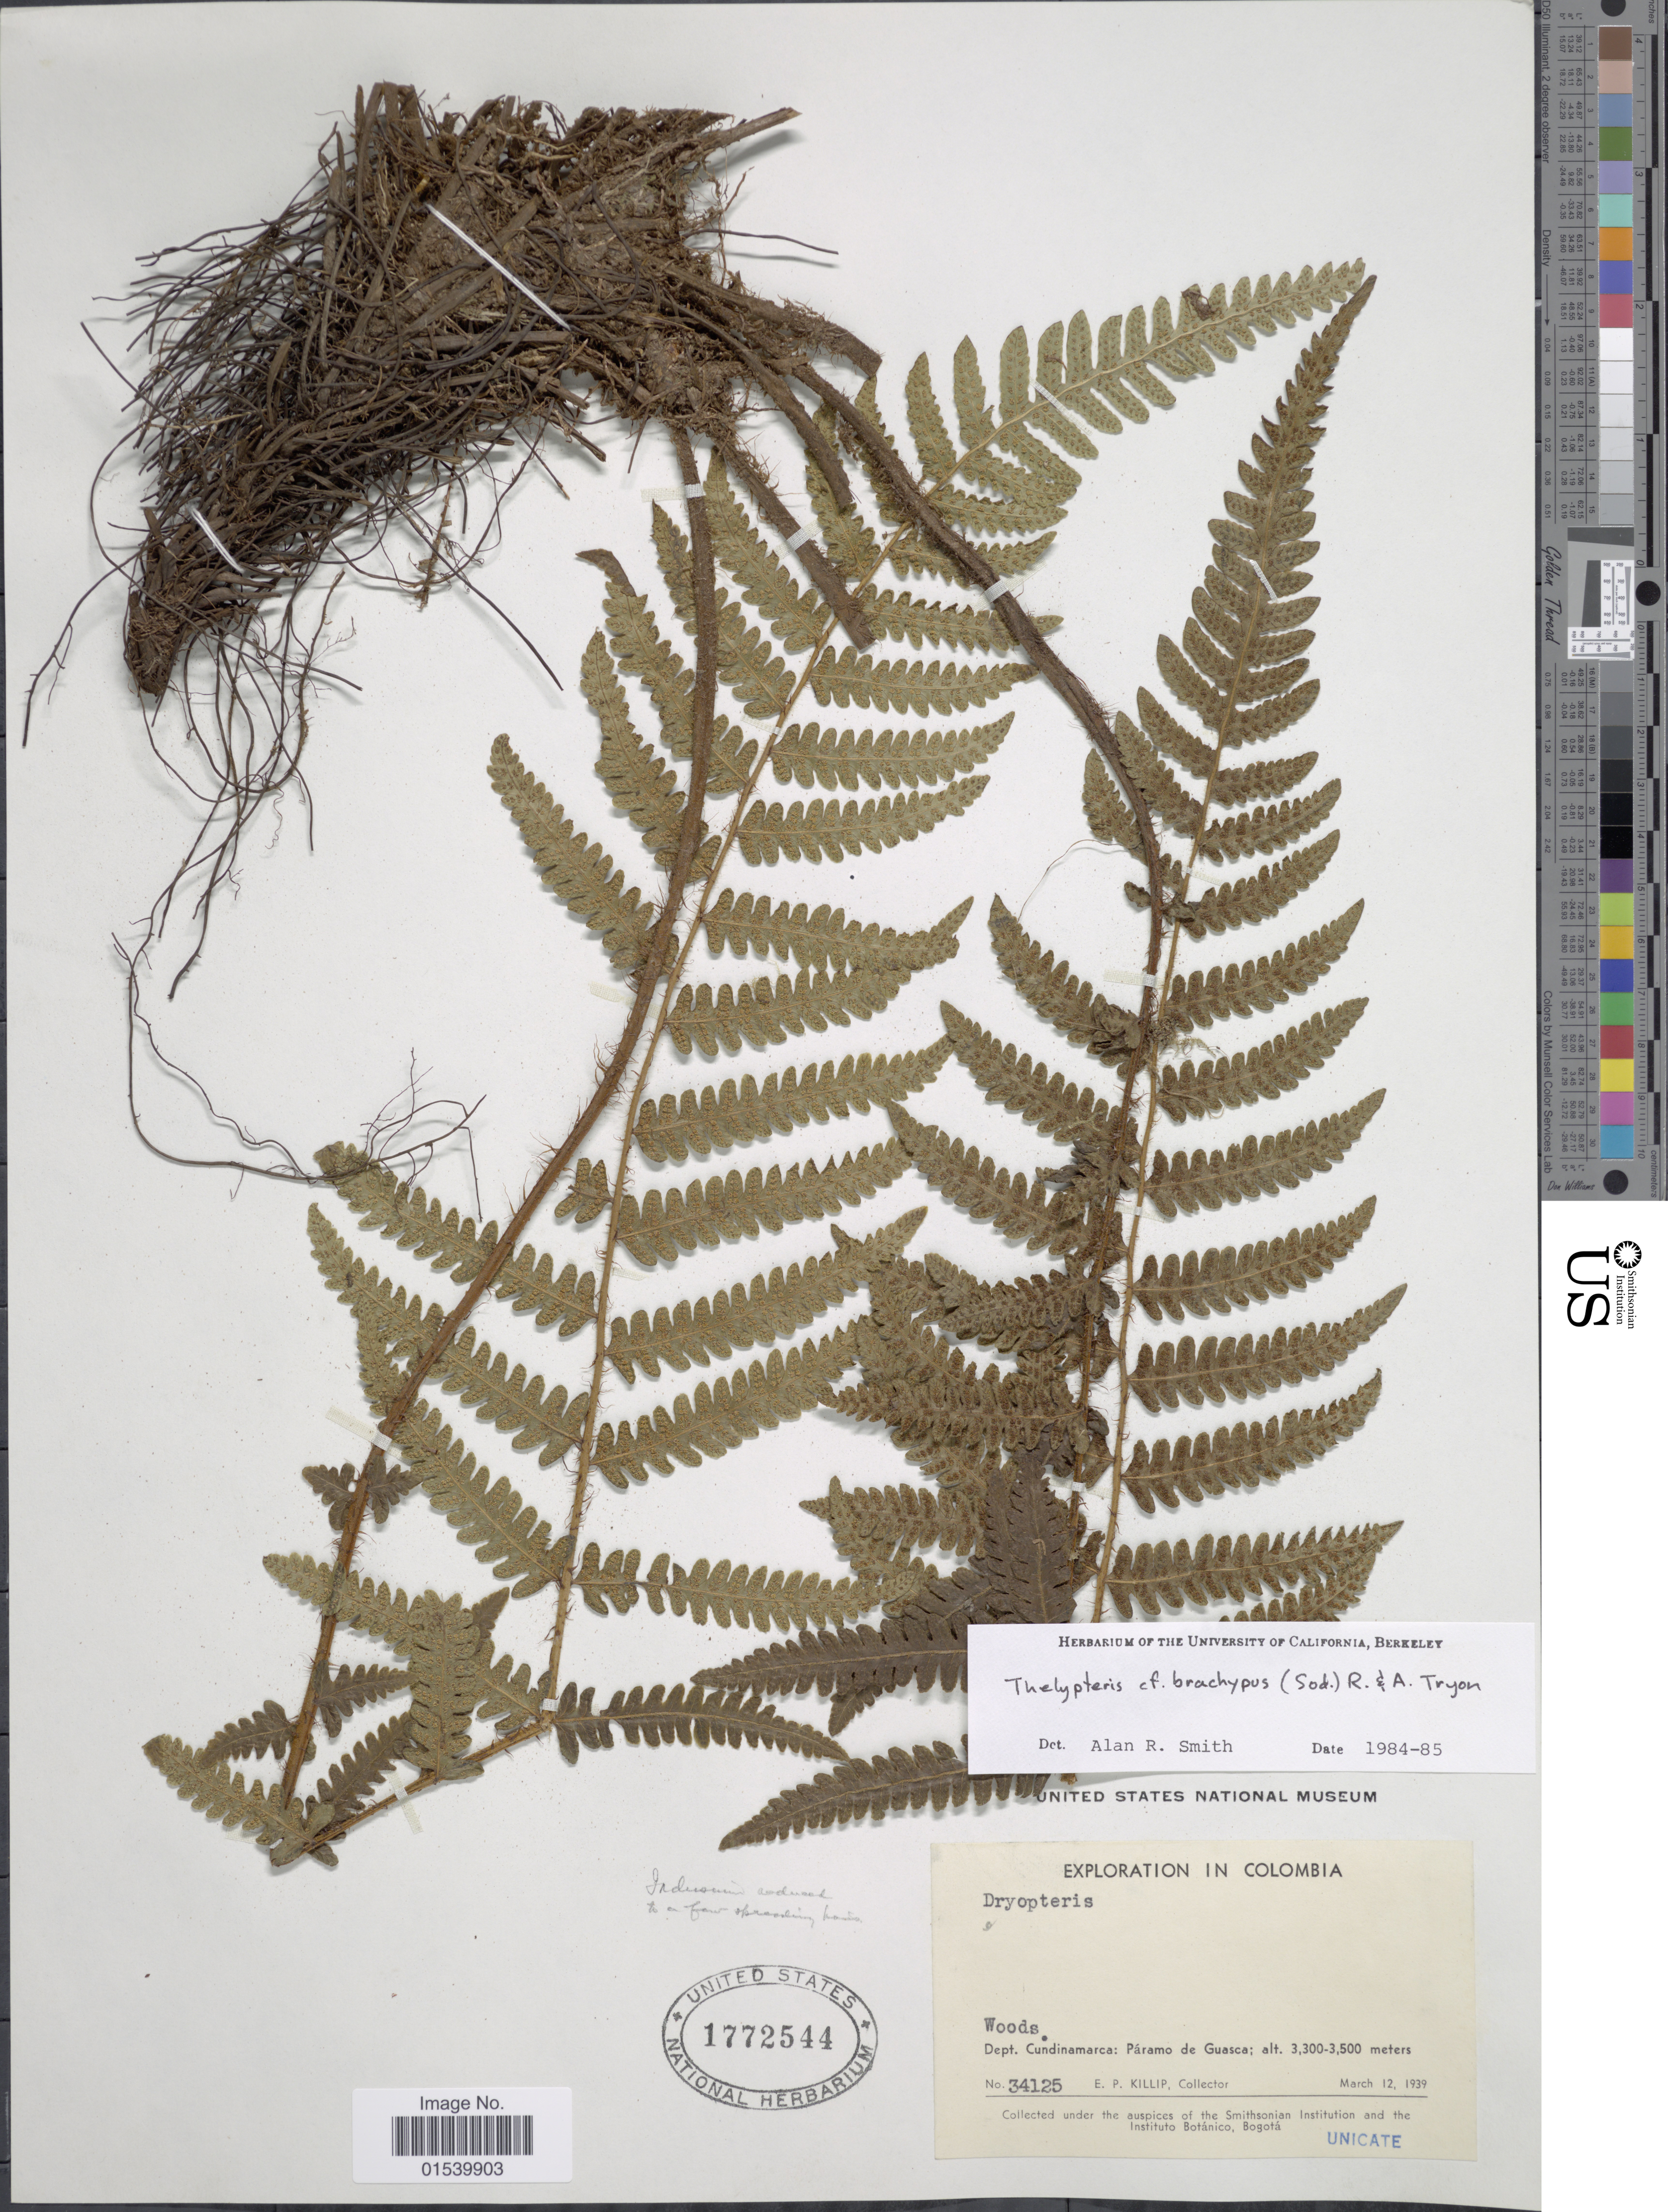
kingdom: Plantae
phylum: Tracheophyta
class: Polypodiopsida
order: Polypodiales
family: Thelypteridaceae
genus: Amauropelta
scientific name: Amauropelta brachypus (Sodiro) comb. nov., ined. 2015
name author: (Sodiro)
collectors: E. P. Killip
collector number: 34125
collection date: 1939-03-12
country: Colombia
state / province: Cundinamarca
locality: Dept. Cundinamarca: Páramo de Guasca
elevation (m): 3300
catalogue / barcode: US 1772544